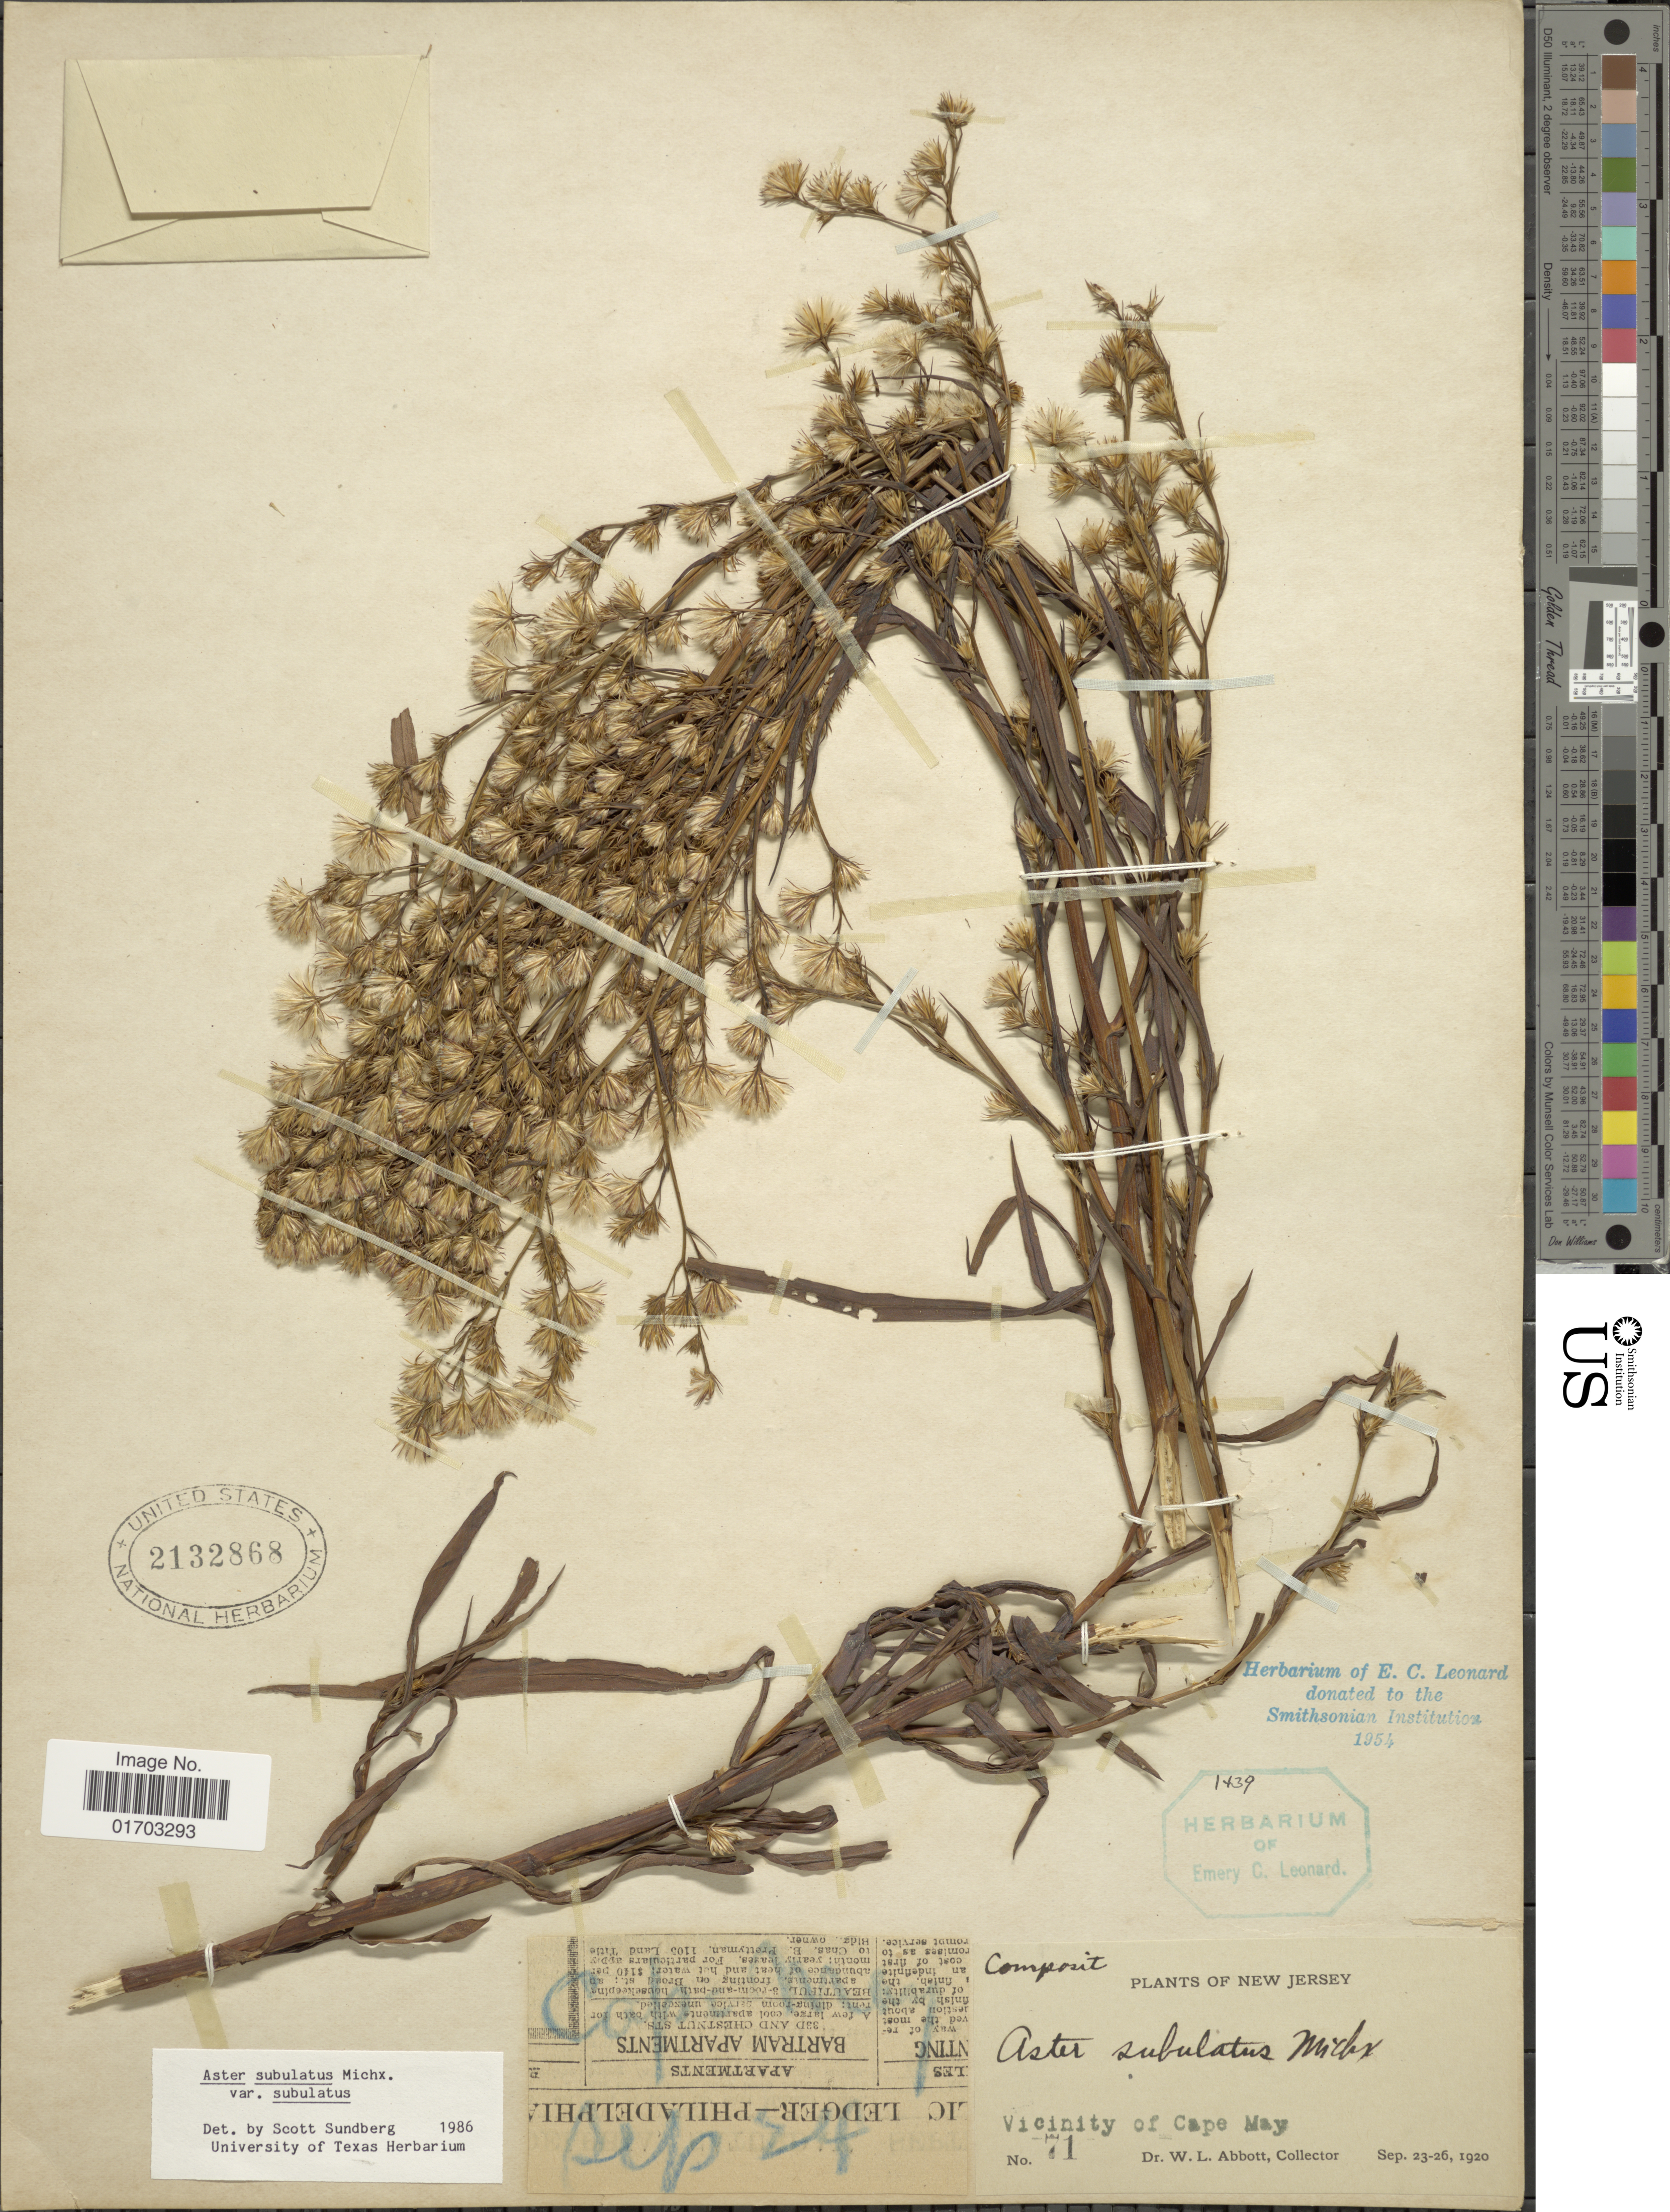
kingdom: Plantae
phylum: Tracheophyta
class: Magnoliopsida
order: Asterales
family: Asteraceae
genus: Symphyotrichum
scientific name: Symphyotrichum subulatum var. subulatum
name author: (Michx.) G.L. Nesom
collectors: W. L. Abbott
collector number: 71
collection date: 1920-09-23/1920-09-26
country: United States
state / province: New Jersey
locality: Vicinity of Cape May.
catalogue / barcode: US 2132868